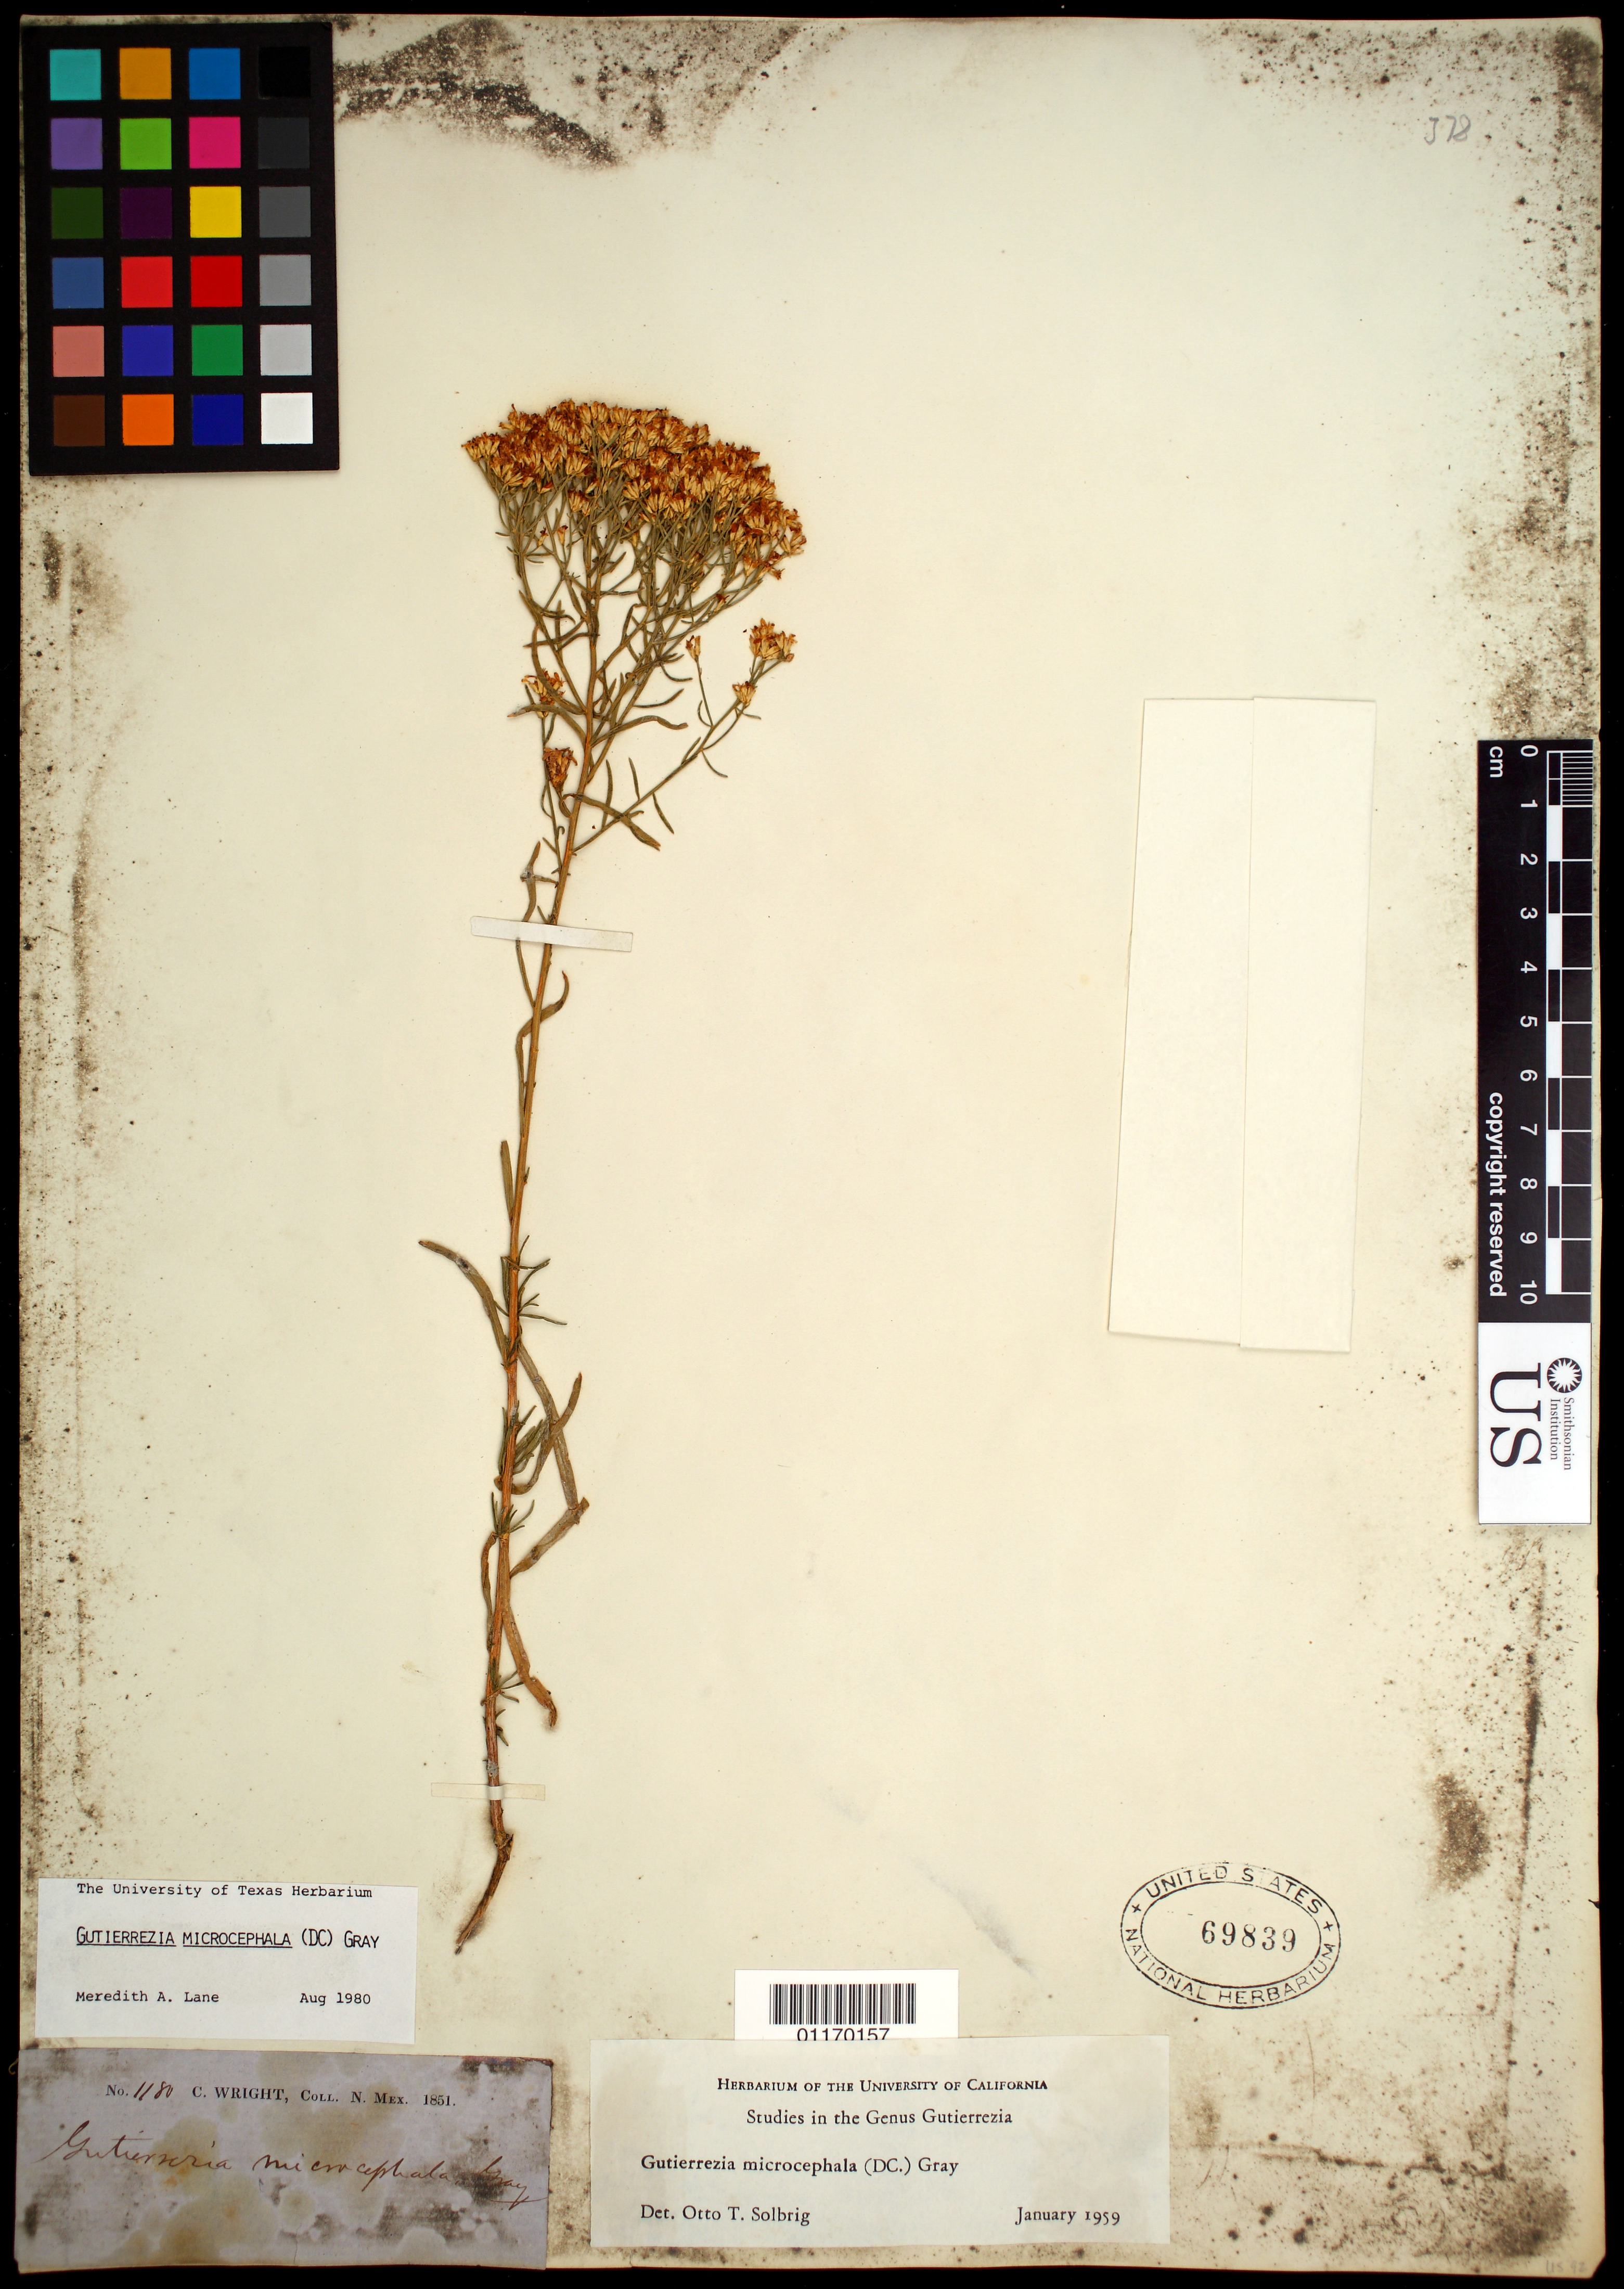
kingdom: Plantae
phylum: Tracheophyta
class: Magnoliopsida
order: Asterales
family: Asteraceae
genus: Gutierrezia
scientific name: Gutierrezia microcephala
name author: (DC.) A. Gray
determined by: Lane, M. A.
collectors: C. Wright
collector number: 1180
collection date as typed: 1851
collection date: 1851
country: United States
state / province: New Mexico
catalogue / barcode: US 69839